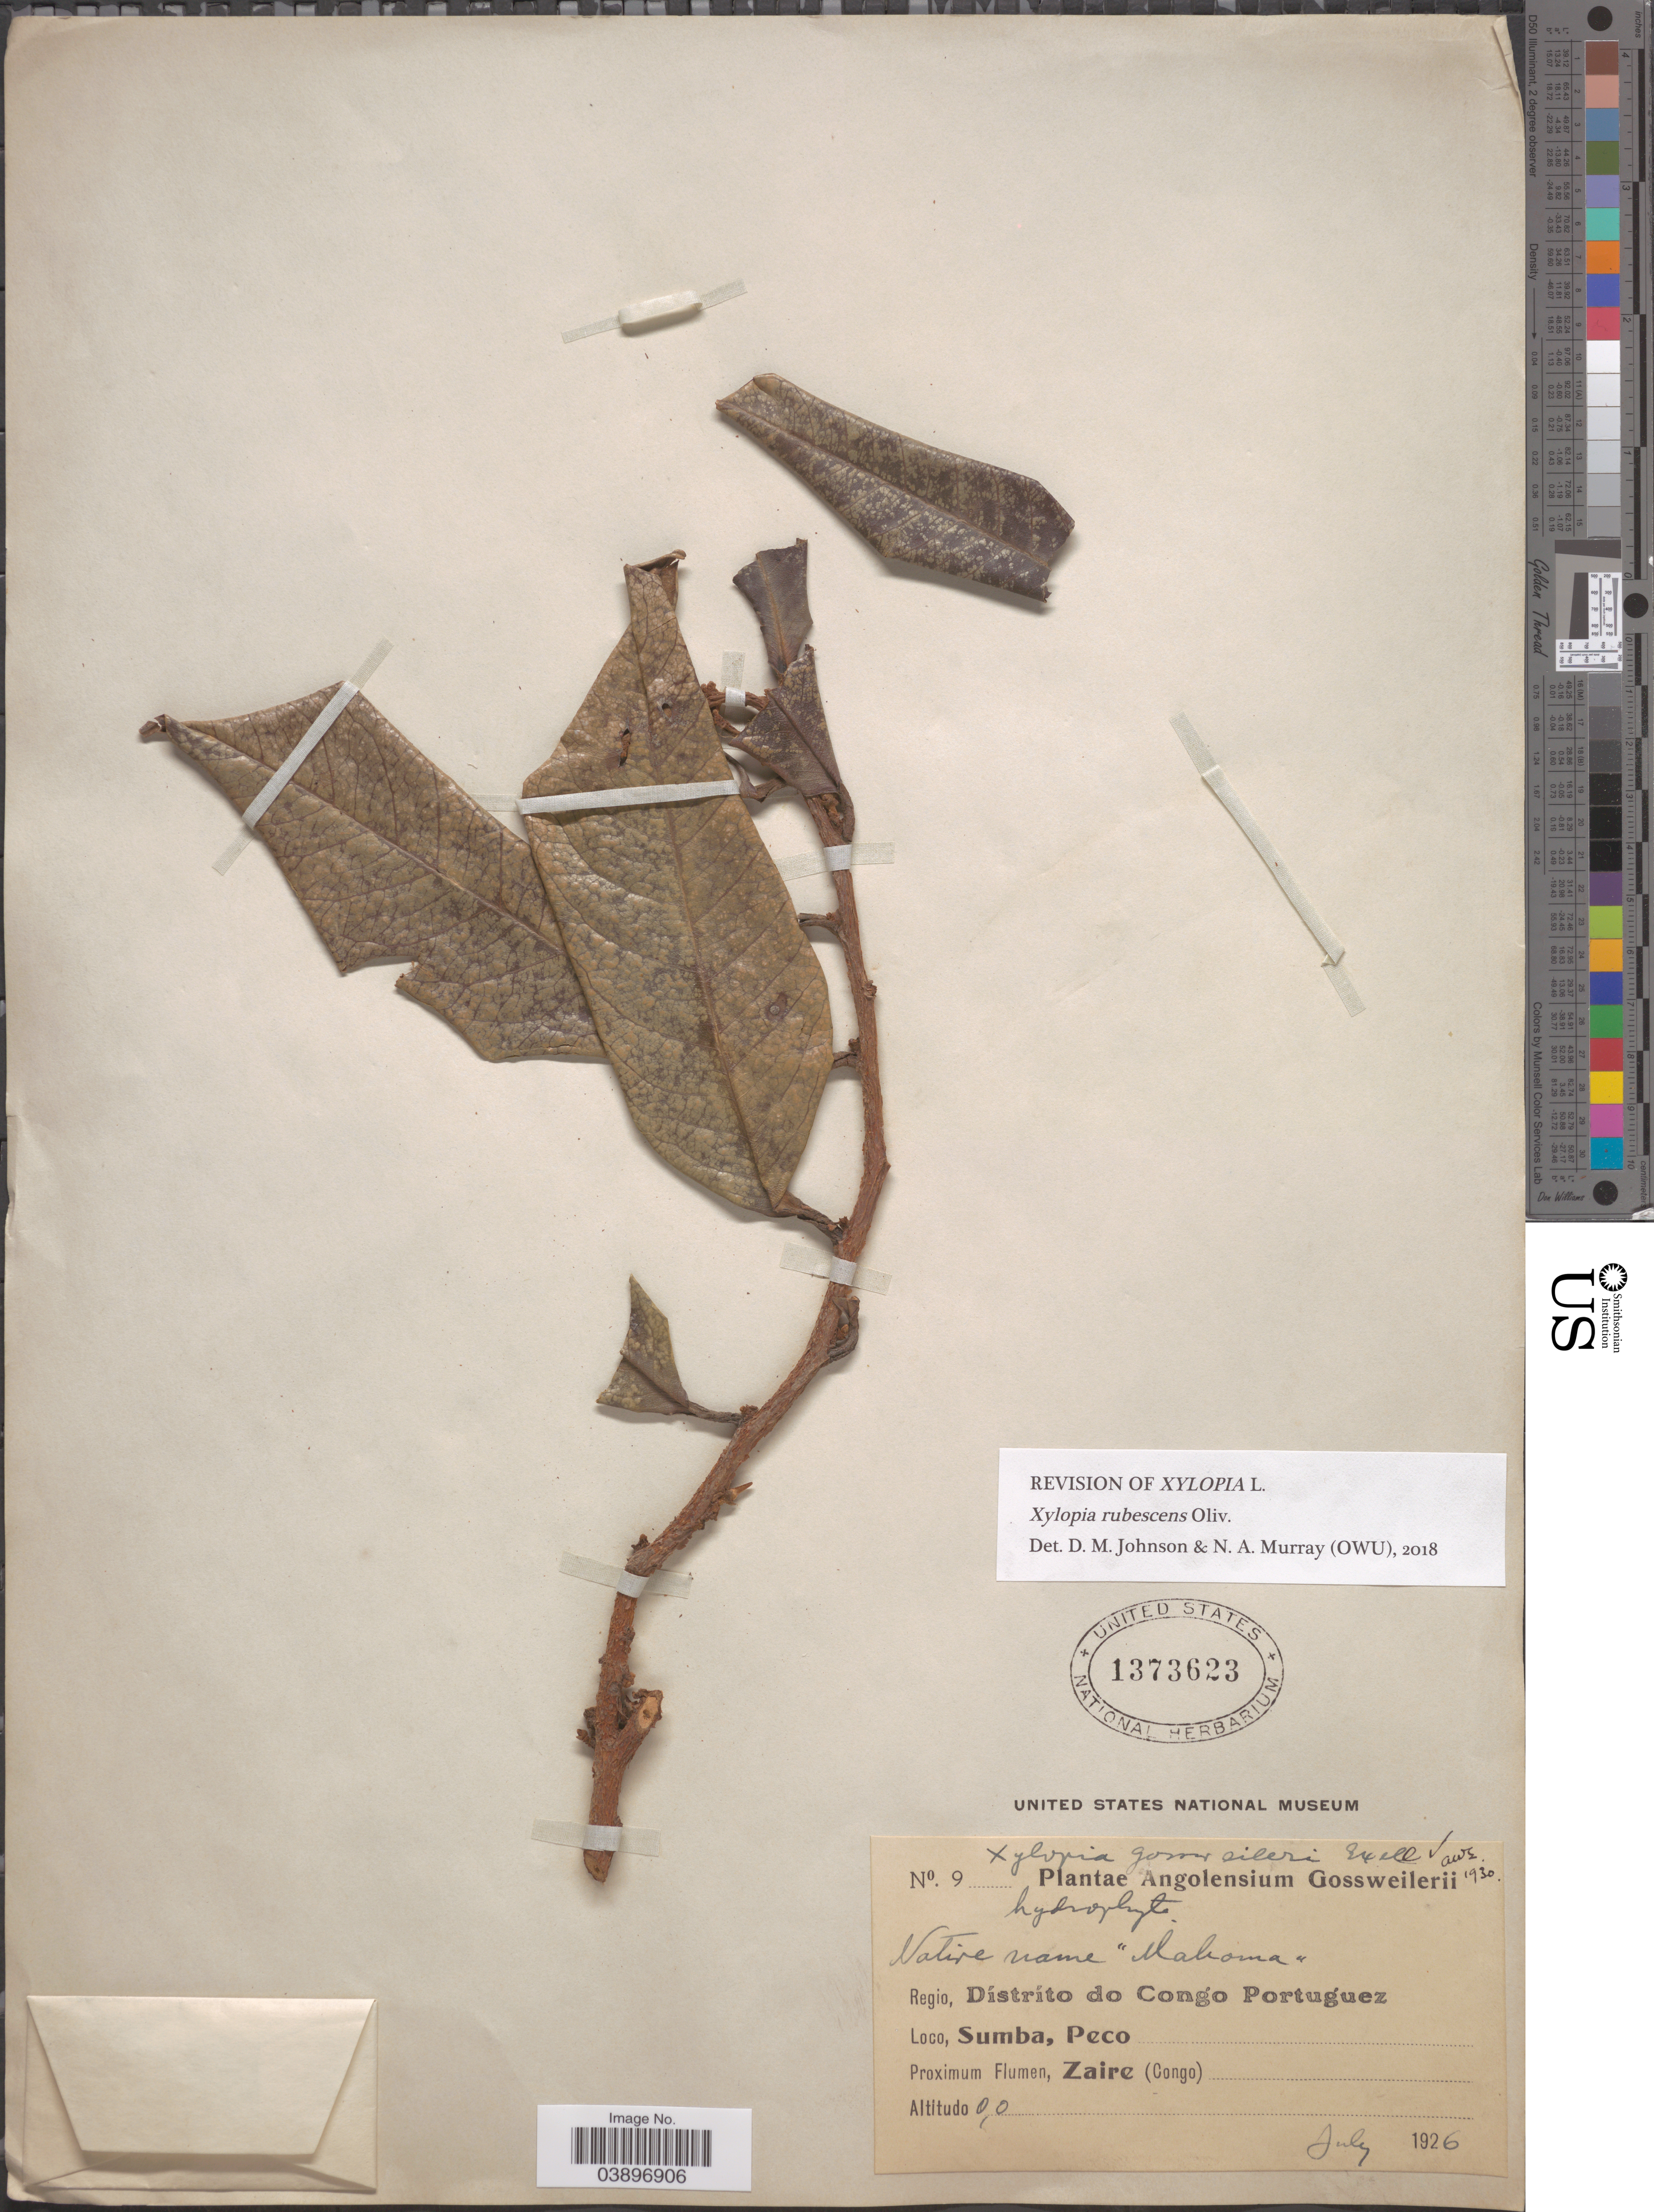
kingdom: Plantae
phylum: Tracheophyta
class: Magnoliopsida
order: Magnoliales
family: Annonaceae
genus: Xylopia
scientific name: Xylopia rubescens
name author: Oliv.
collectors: -. Gossweiler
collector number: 9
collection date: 1926-07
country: Angola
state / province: Zaire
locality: Regio, Dístríto do Congo Portuguez. Sumba, Peco. Zaire (Congo).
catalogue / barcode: US 1373623